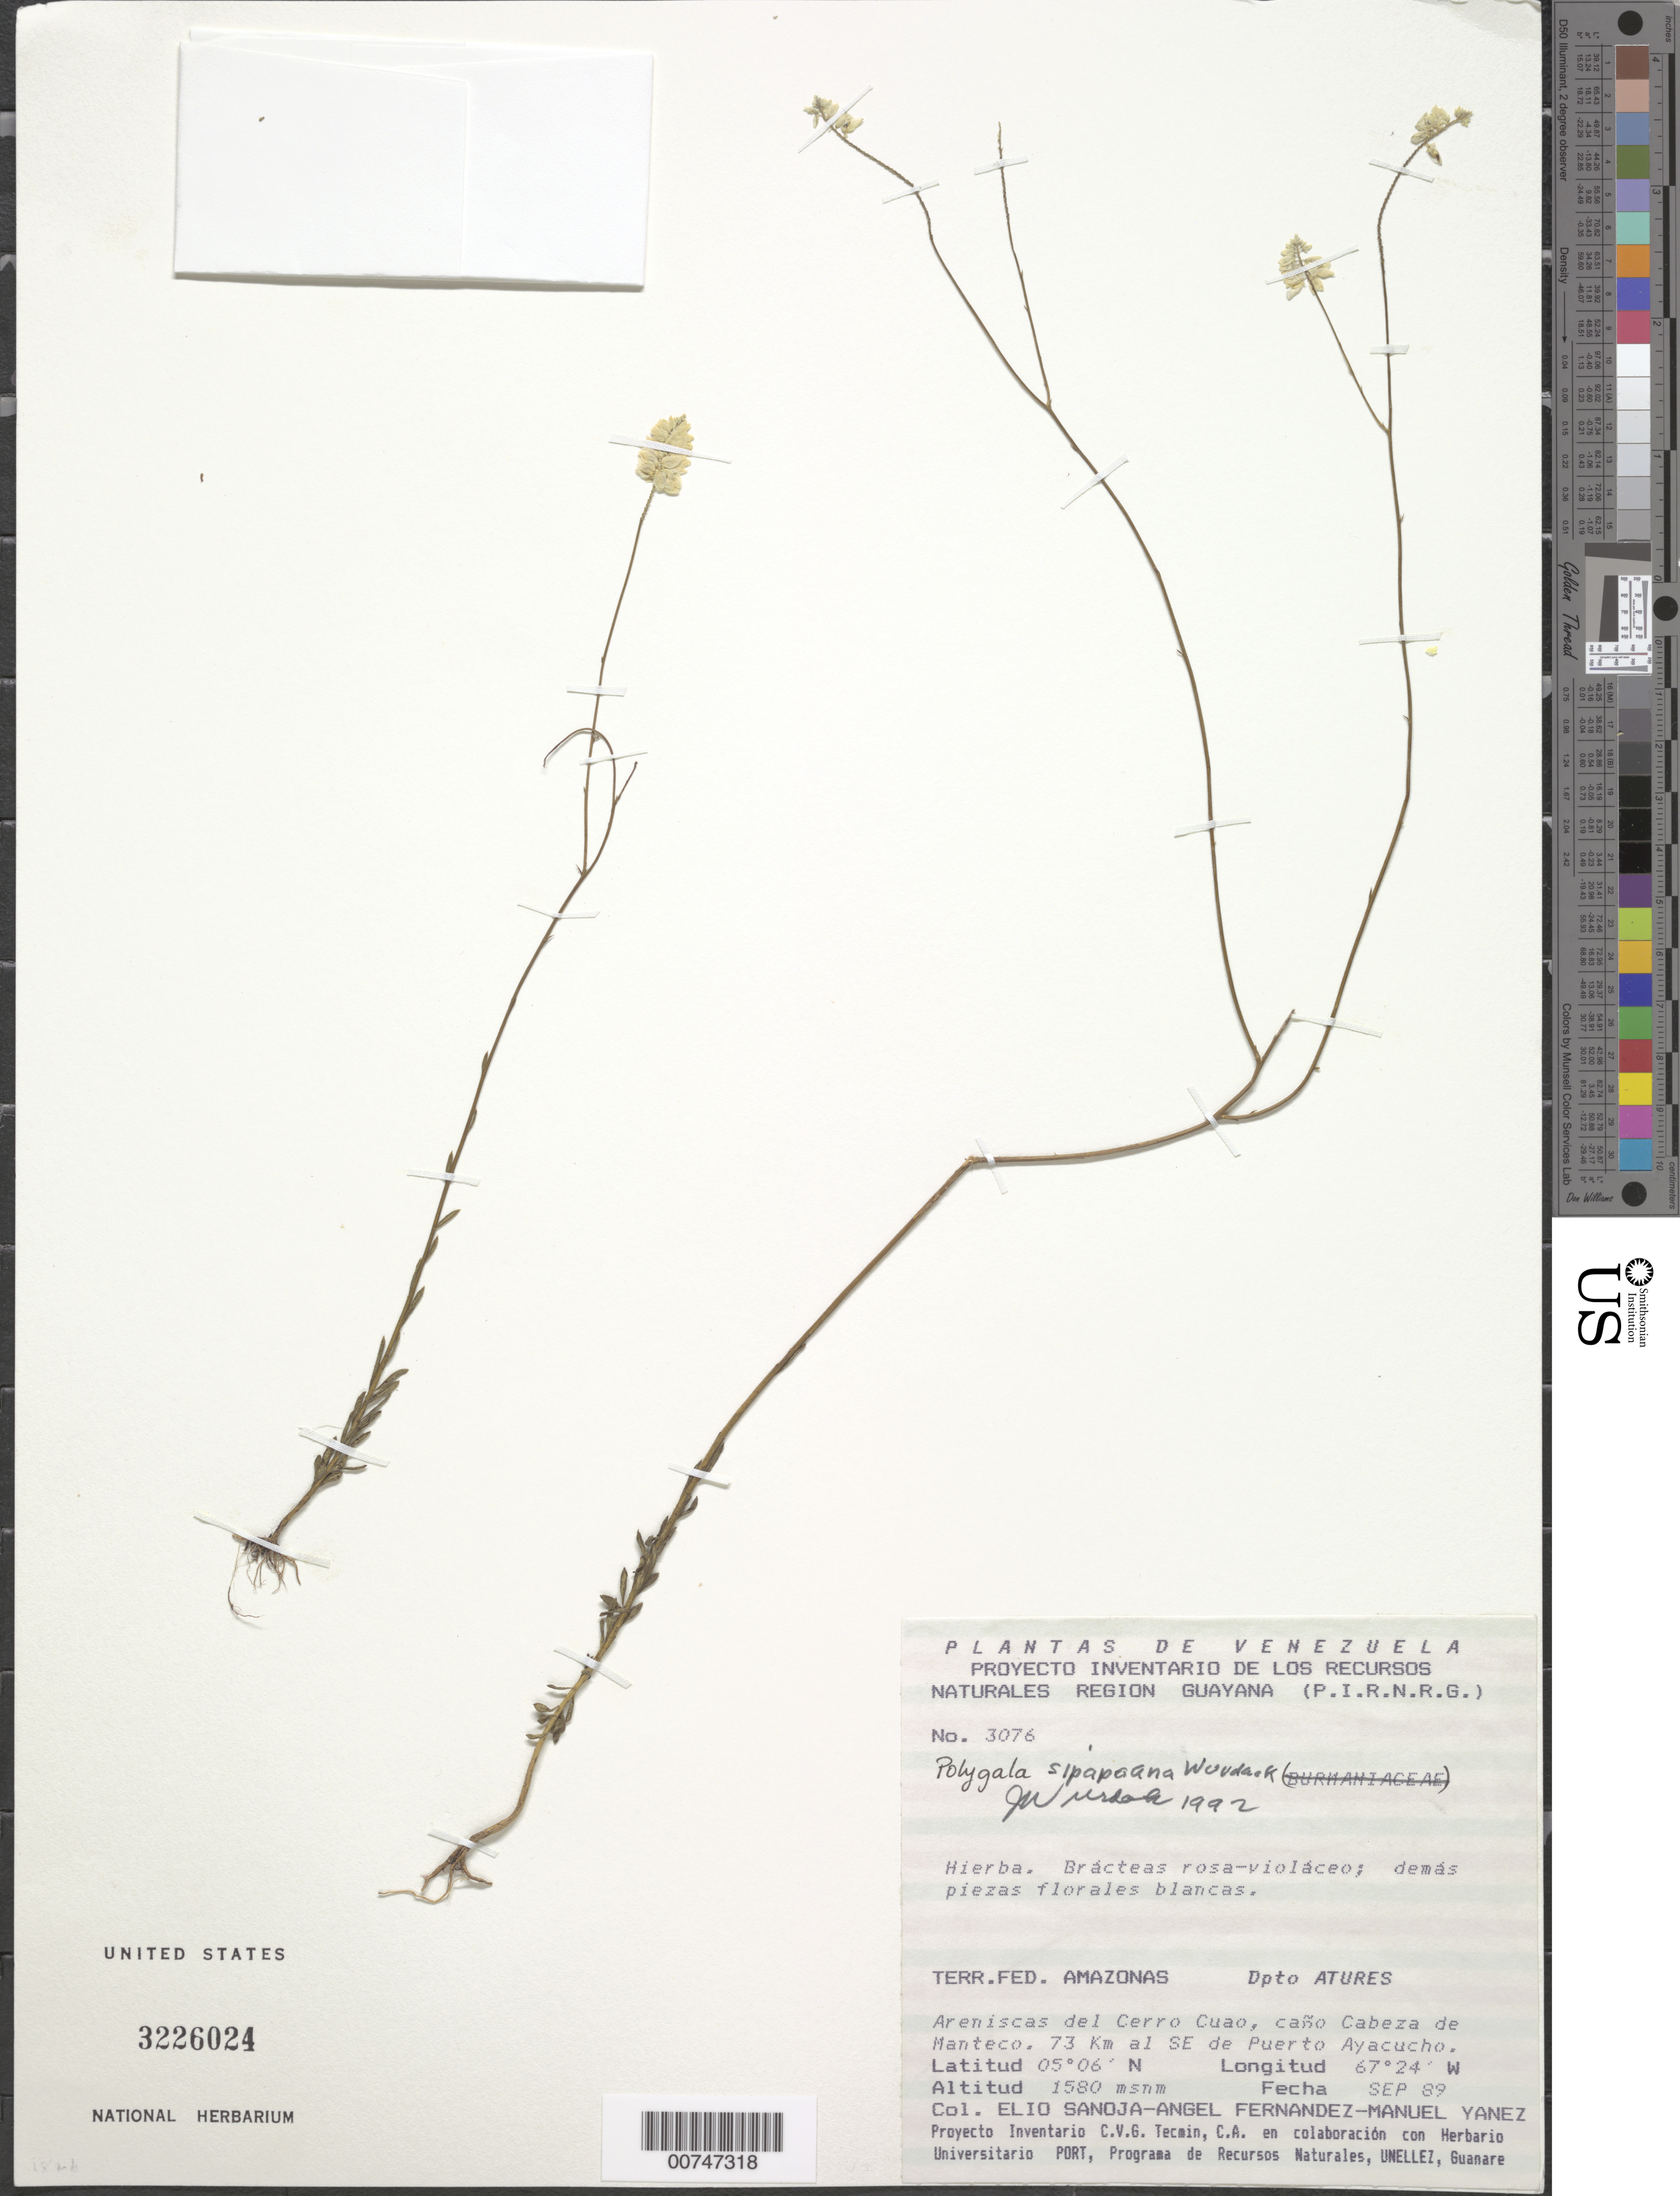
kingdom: Plantae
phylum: Tracheophyta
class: Magnoliopsida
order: Fabales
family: Polygalaceae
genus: Polygala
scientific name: Polygala sipapoana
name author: Wurdack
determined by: Wurdack, John J., (US), US (UNITED STATES)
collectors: E. Sanoja, A. Fernandez & M. Yanez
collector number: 3076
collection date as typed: Sep-89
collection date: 1989-09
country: Venezuela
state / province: Amazonas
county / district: Atures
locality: Cerro Cuao, Caño Cabeza de Manteco, 73 km SE of Puerto Ayacucho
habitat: Sandstone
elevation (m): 1580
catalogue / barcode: US 3226024